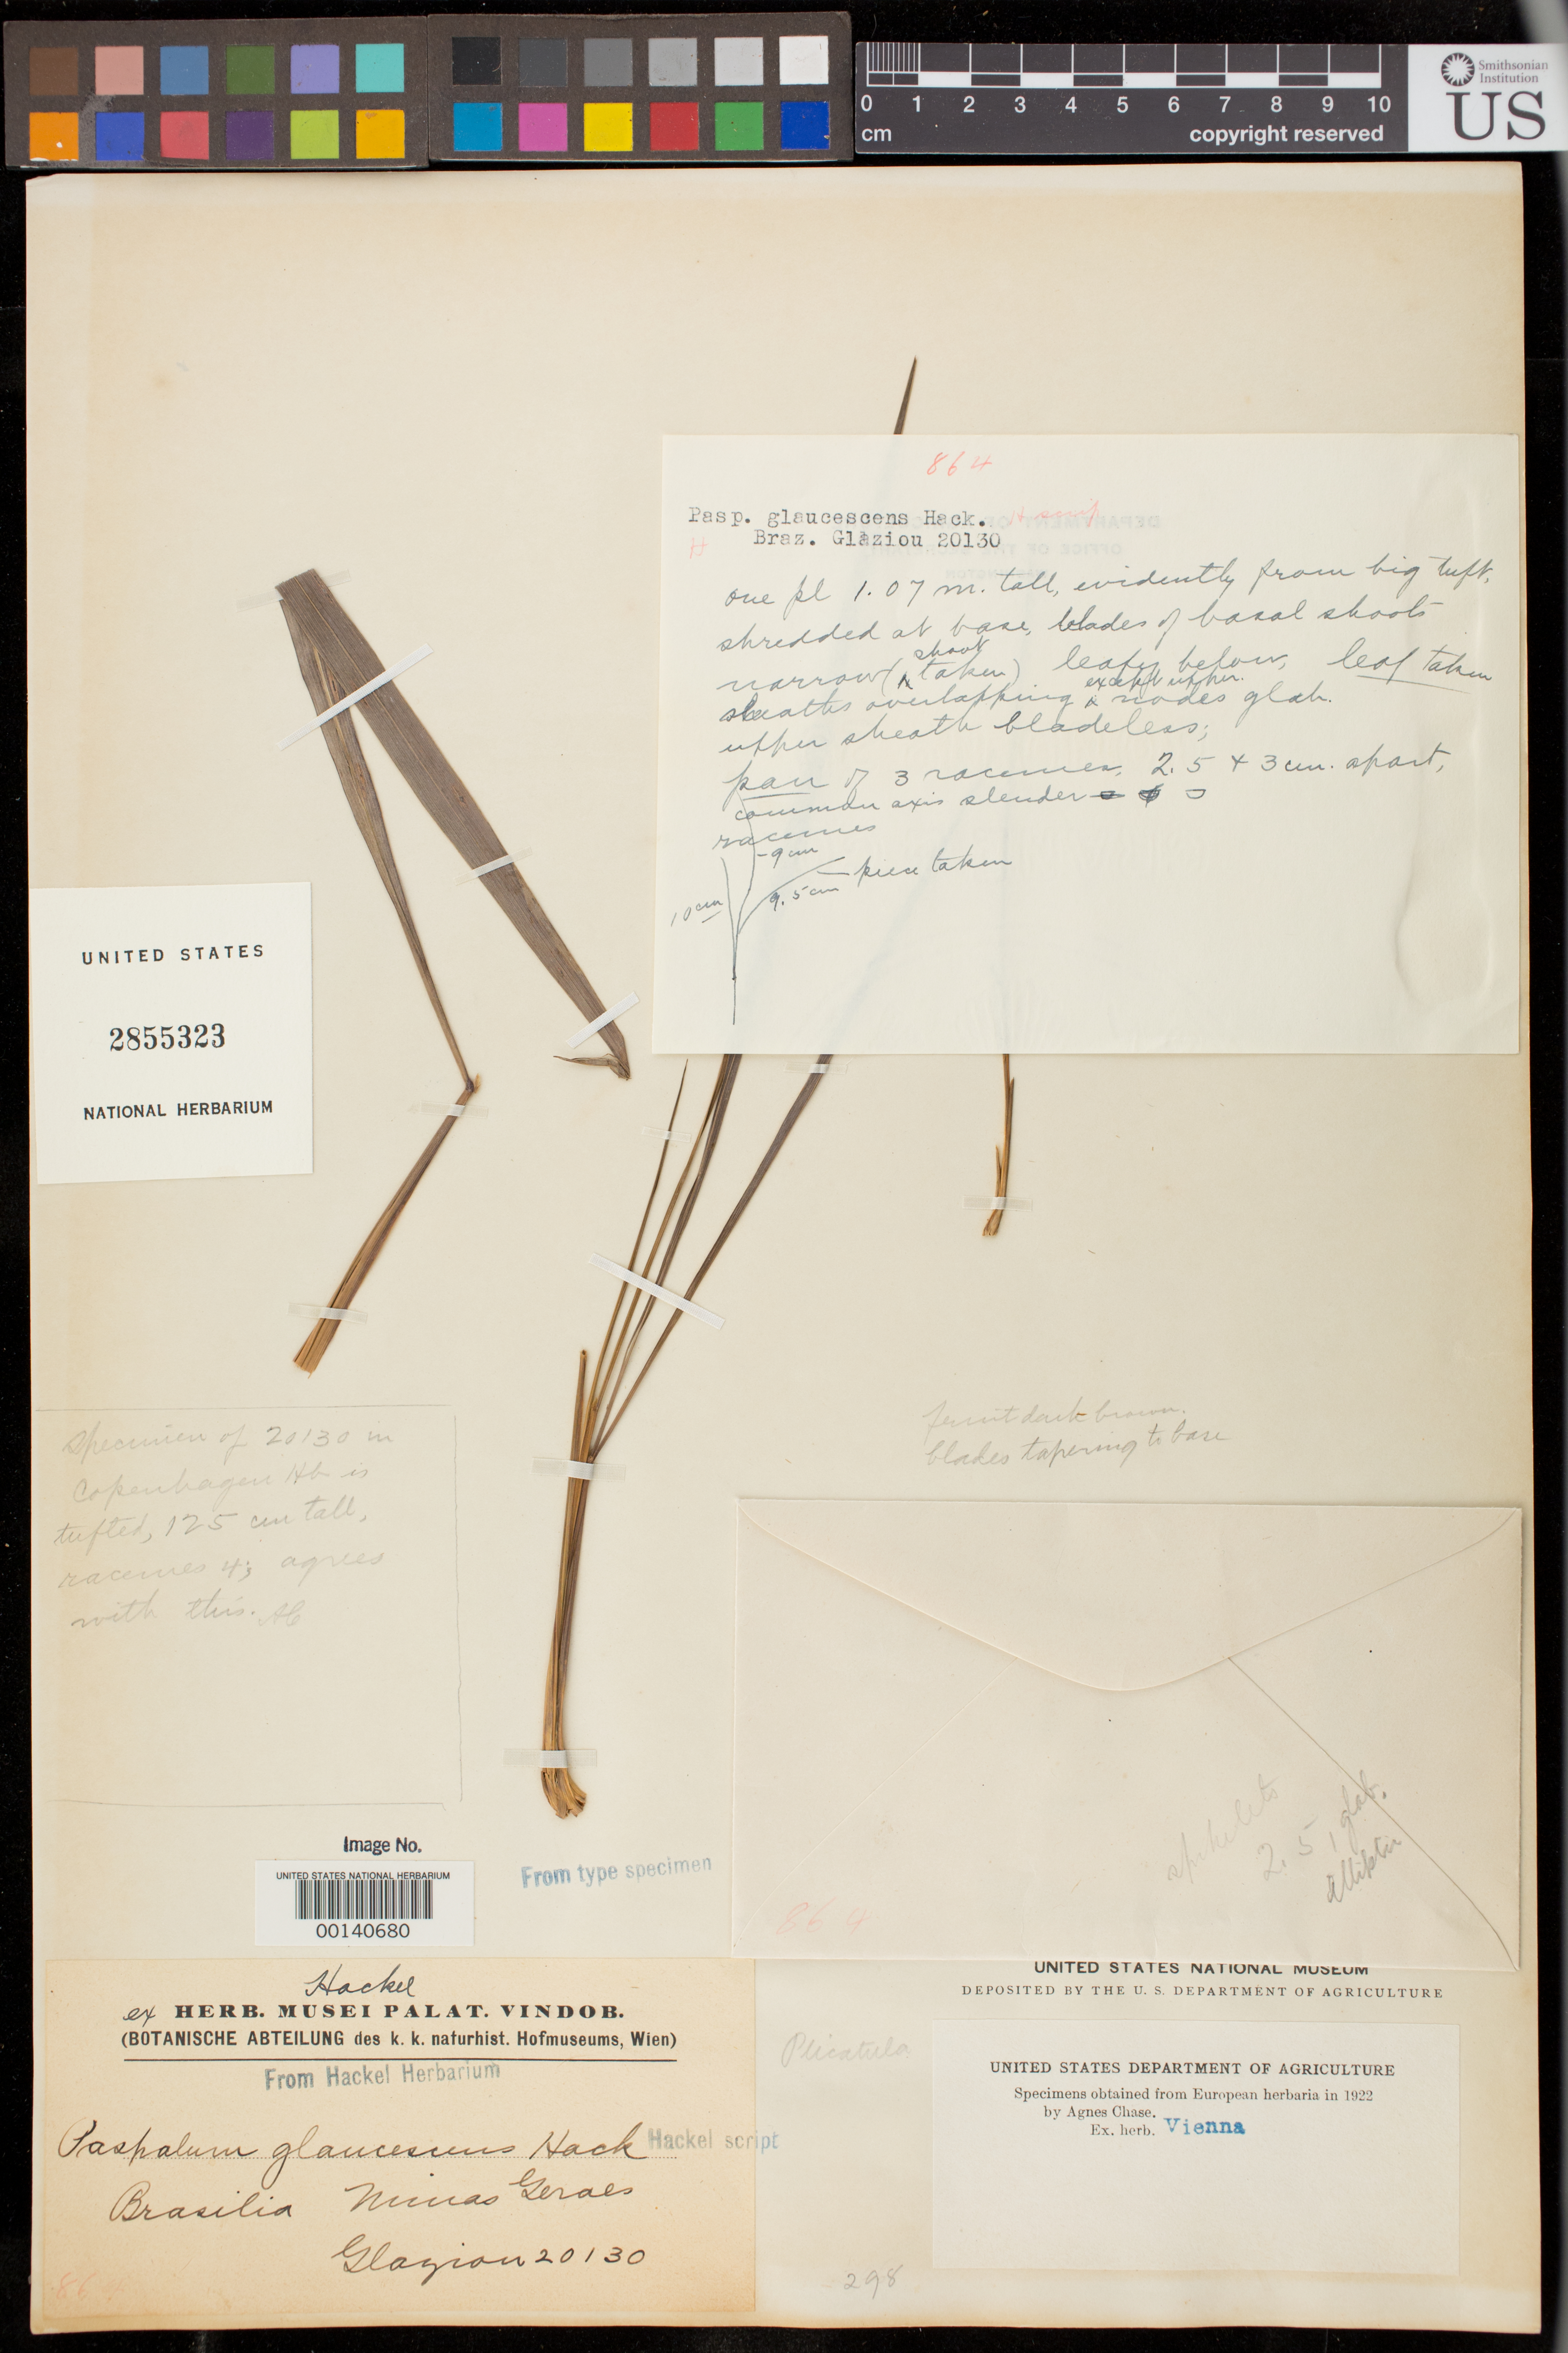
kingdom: Plantae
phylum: Tracheophyta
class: Liliopsida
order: Poales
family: Poaceae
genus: Paspalum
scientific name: Paspalum glaucescens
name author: Hack.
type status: Type Fragment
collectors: A. F. M. Glaziou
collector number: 20130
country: Brazil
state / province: Minas Gerais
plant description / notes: Fragmentary material of type specimen ex herb. Vienna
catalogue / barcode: US 2855323